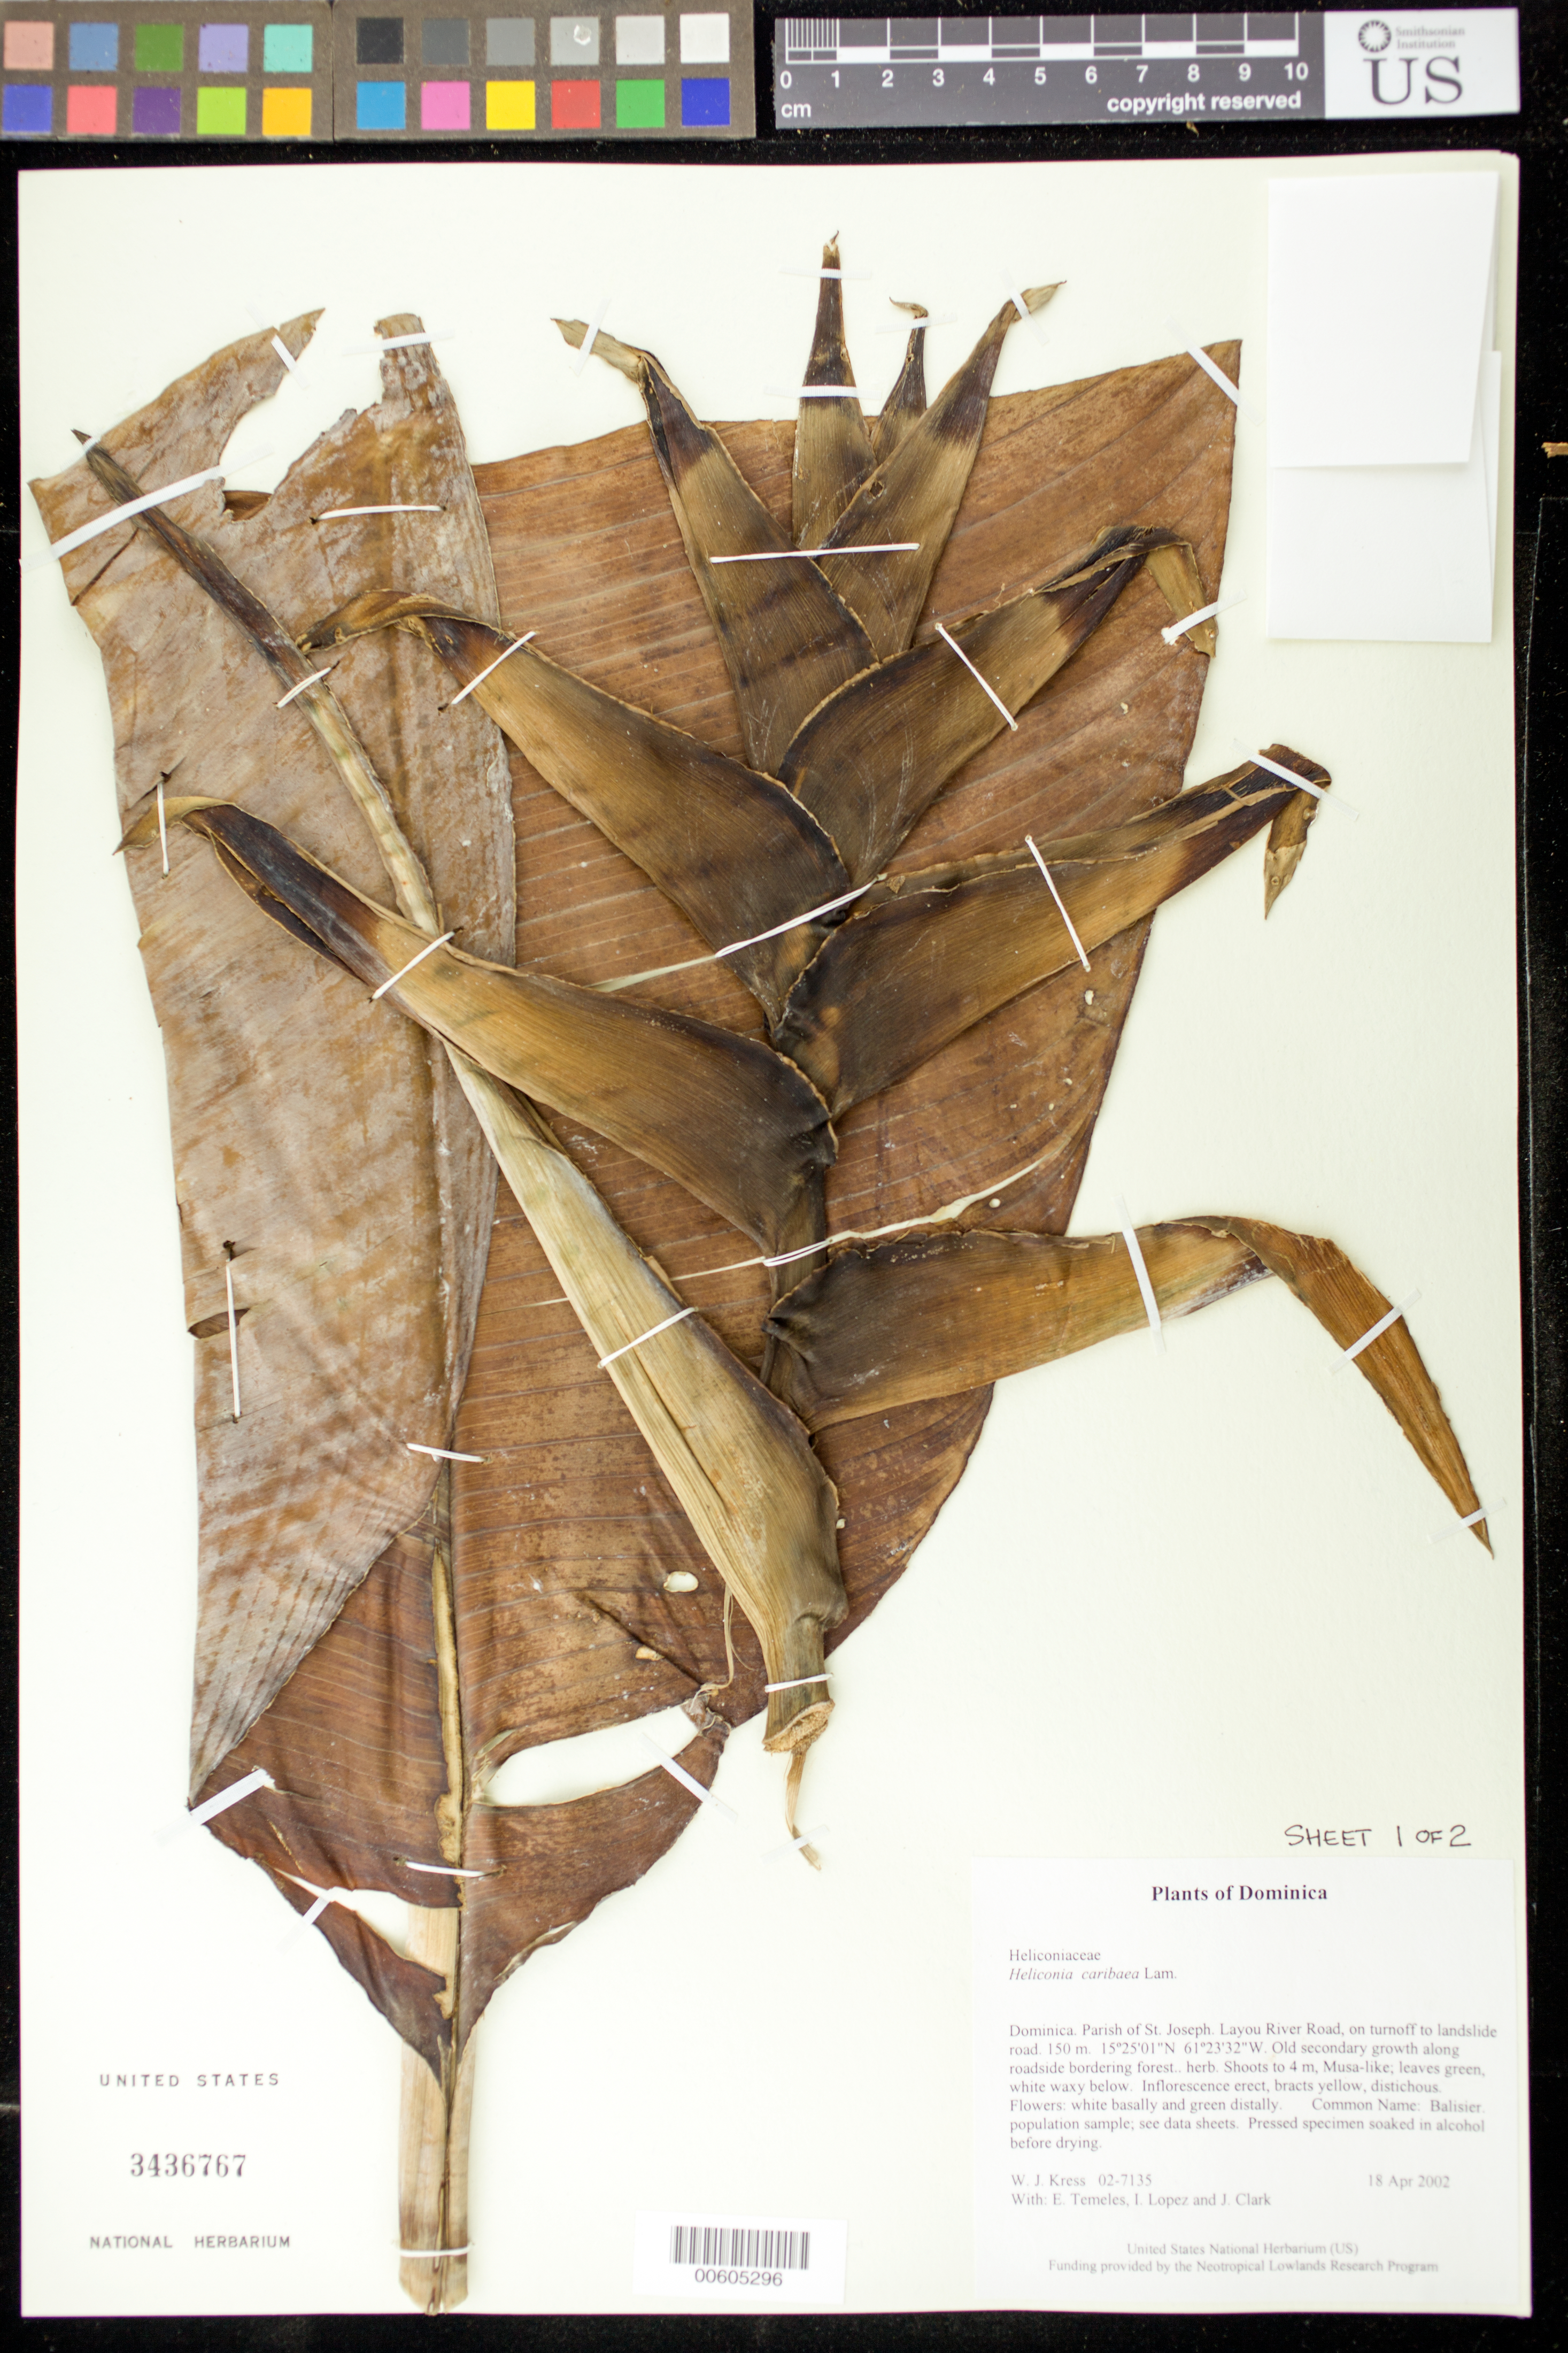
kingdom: Plantae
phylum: Tracheophyta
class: Liliopsida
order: Zingiberales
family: Heliconiaceae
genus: Heliconia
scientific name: Heliconia caribaea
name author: Lam.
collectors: W. J. Kress, E. Temeles, J. L. Clark & I. C. Lopez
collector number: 02-7135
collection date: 2002-04-18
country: Dominica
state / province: St. Joseph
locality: Layou River Road, on turnoff to landslide road.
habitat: Old secondary growth along roadside bordering forest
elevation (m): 150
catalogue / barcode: US 3436767